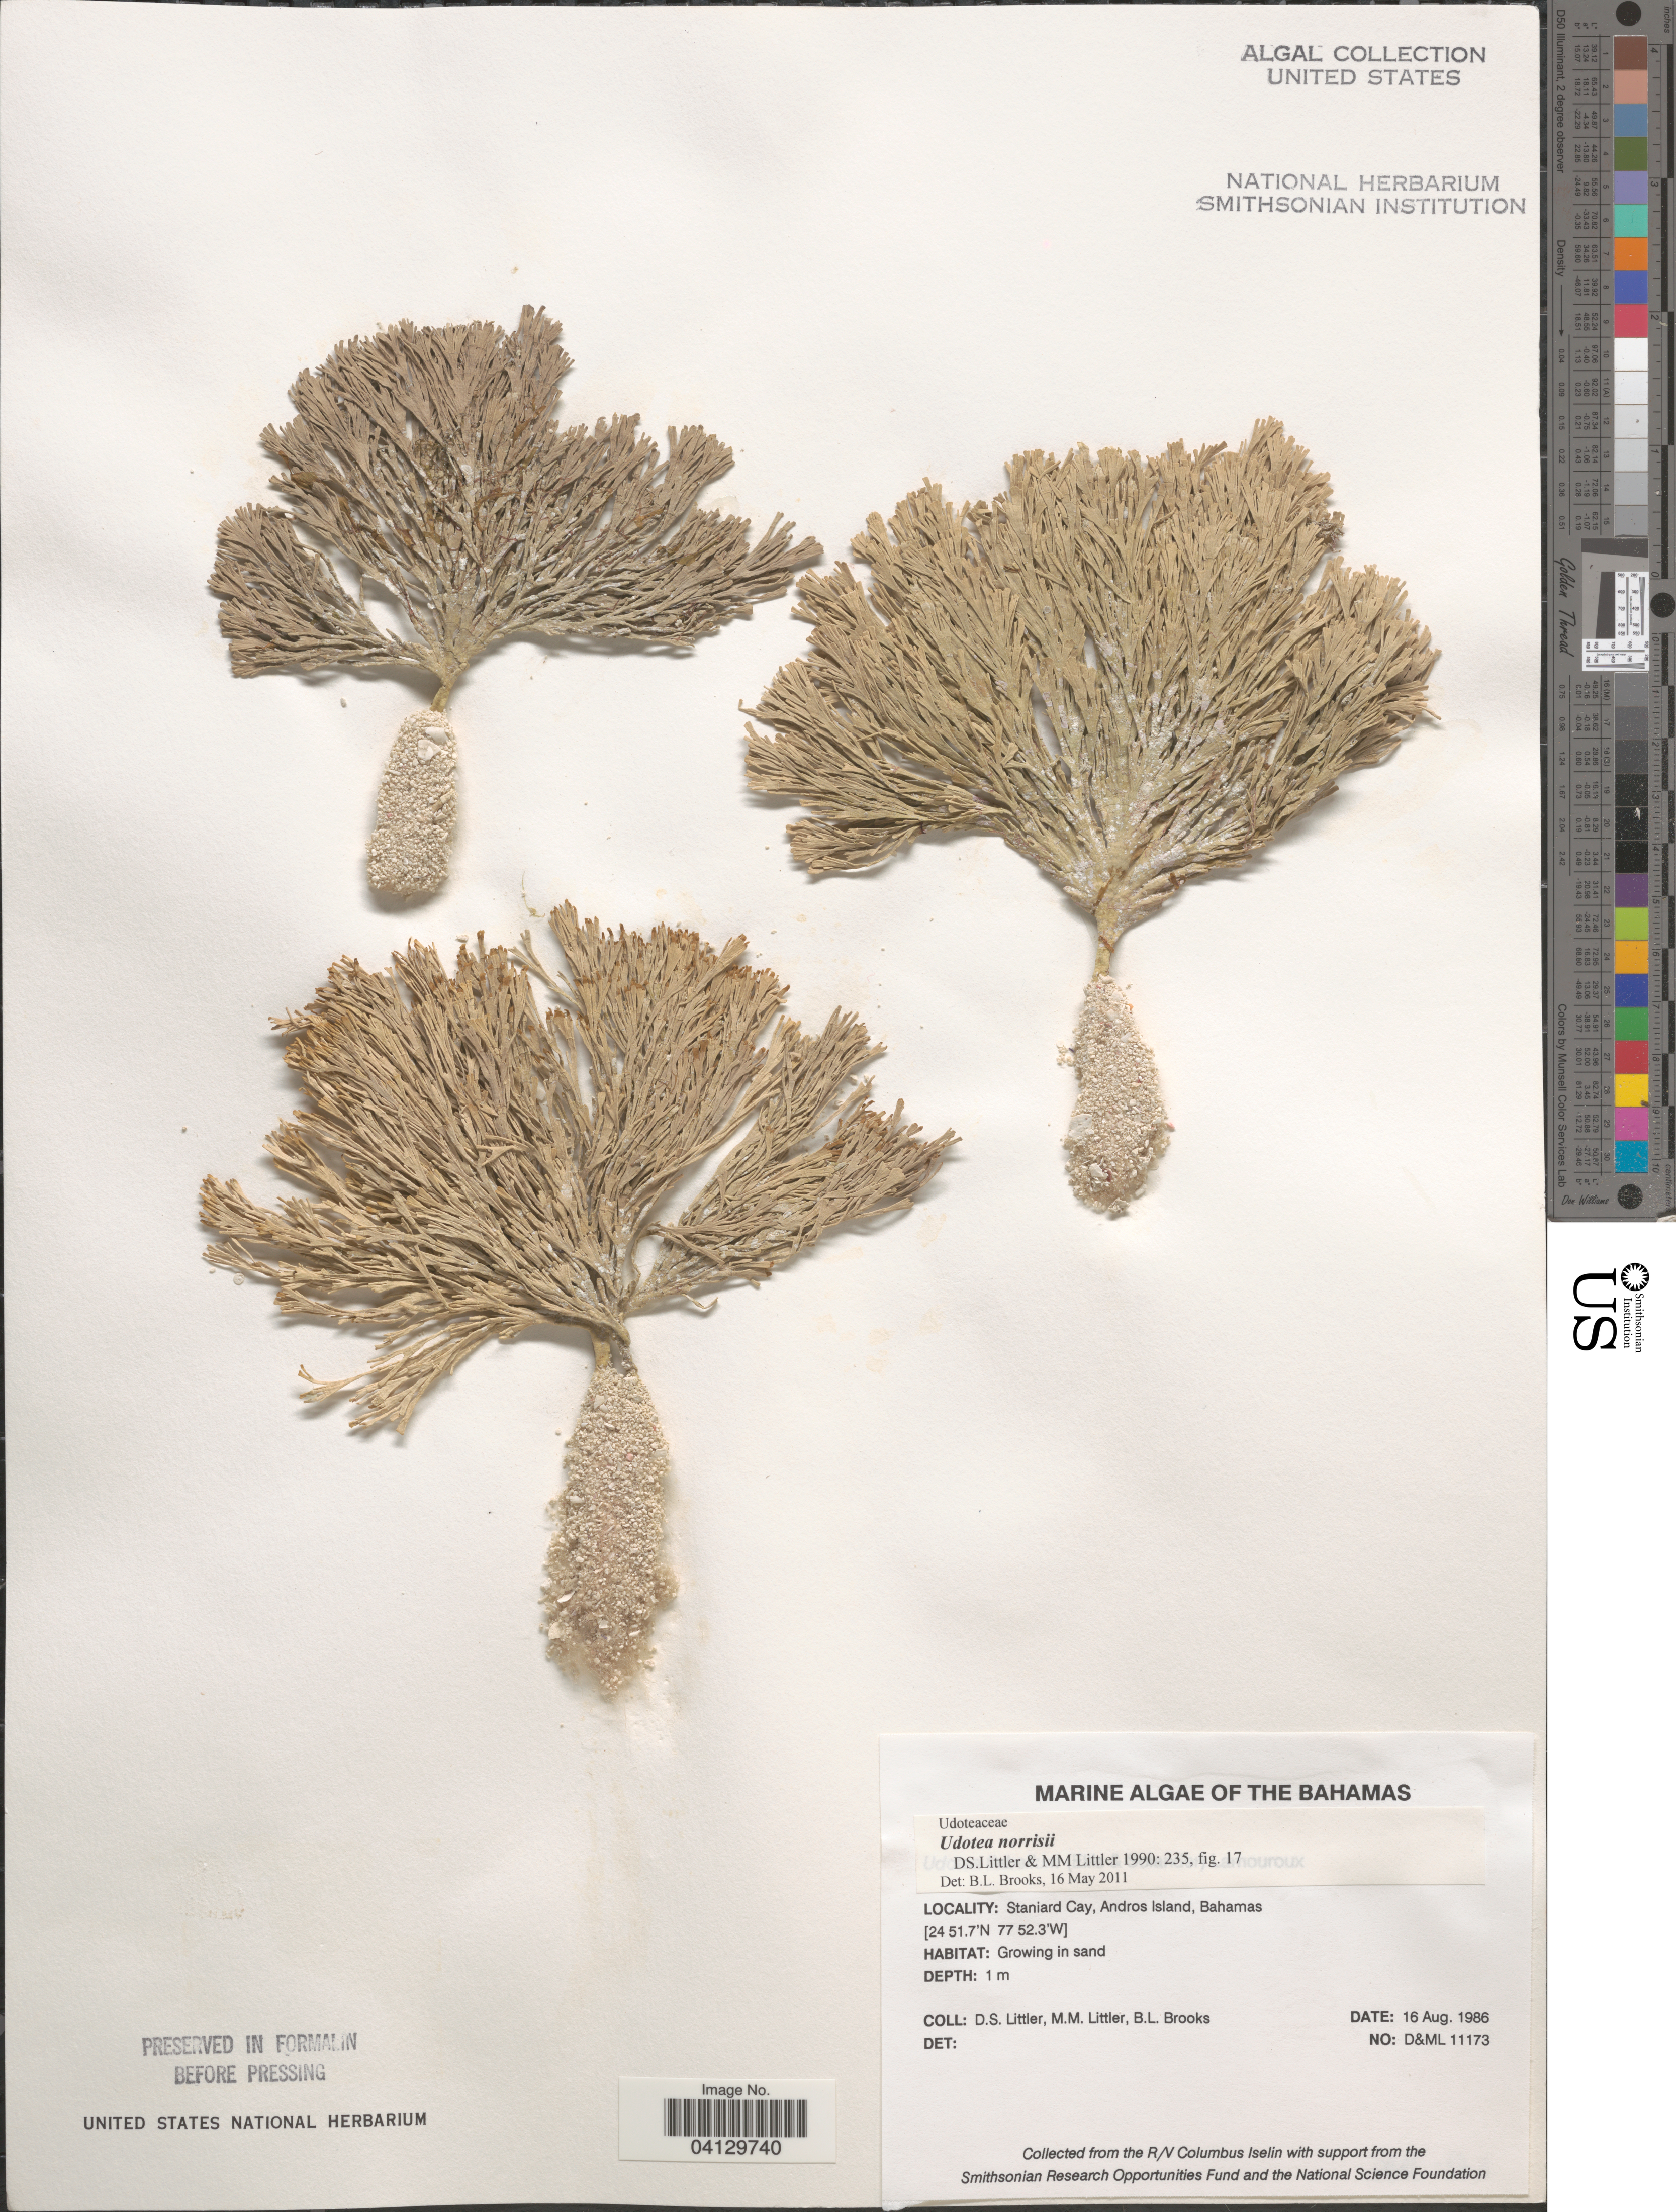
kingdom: Plantae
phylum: Chlorophyta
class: Ulvophyceae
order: Bryopsidales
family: Udoteaceae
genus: Udotea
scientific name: Udotea norrisii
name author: D.S. Littler & Littler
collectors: D. S. Littler & B. Brooks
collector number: D&ML11173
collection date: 1986-08-16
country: Bahamas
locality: Staniard Cay, Andros Island.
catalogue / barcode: US 329077